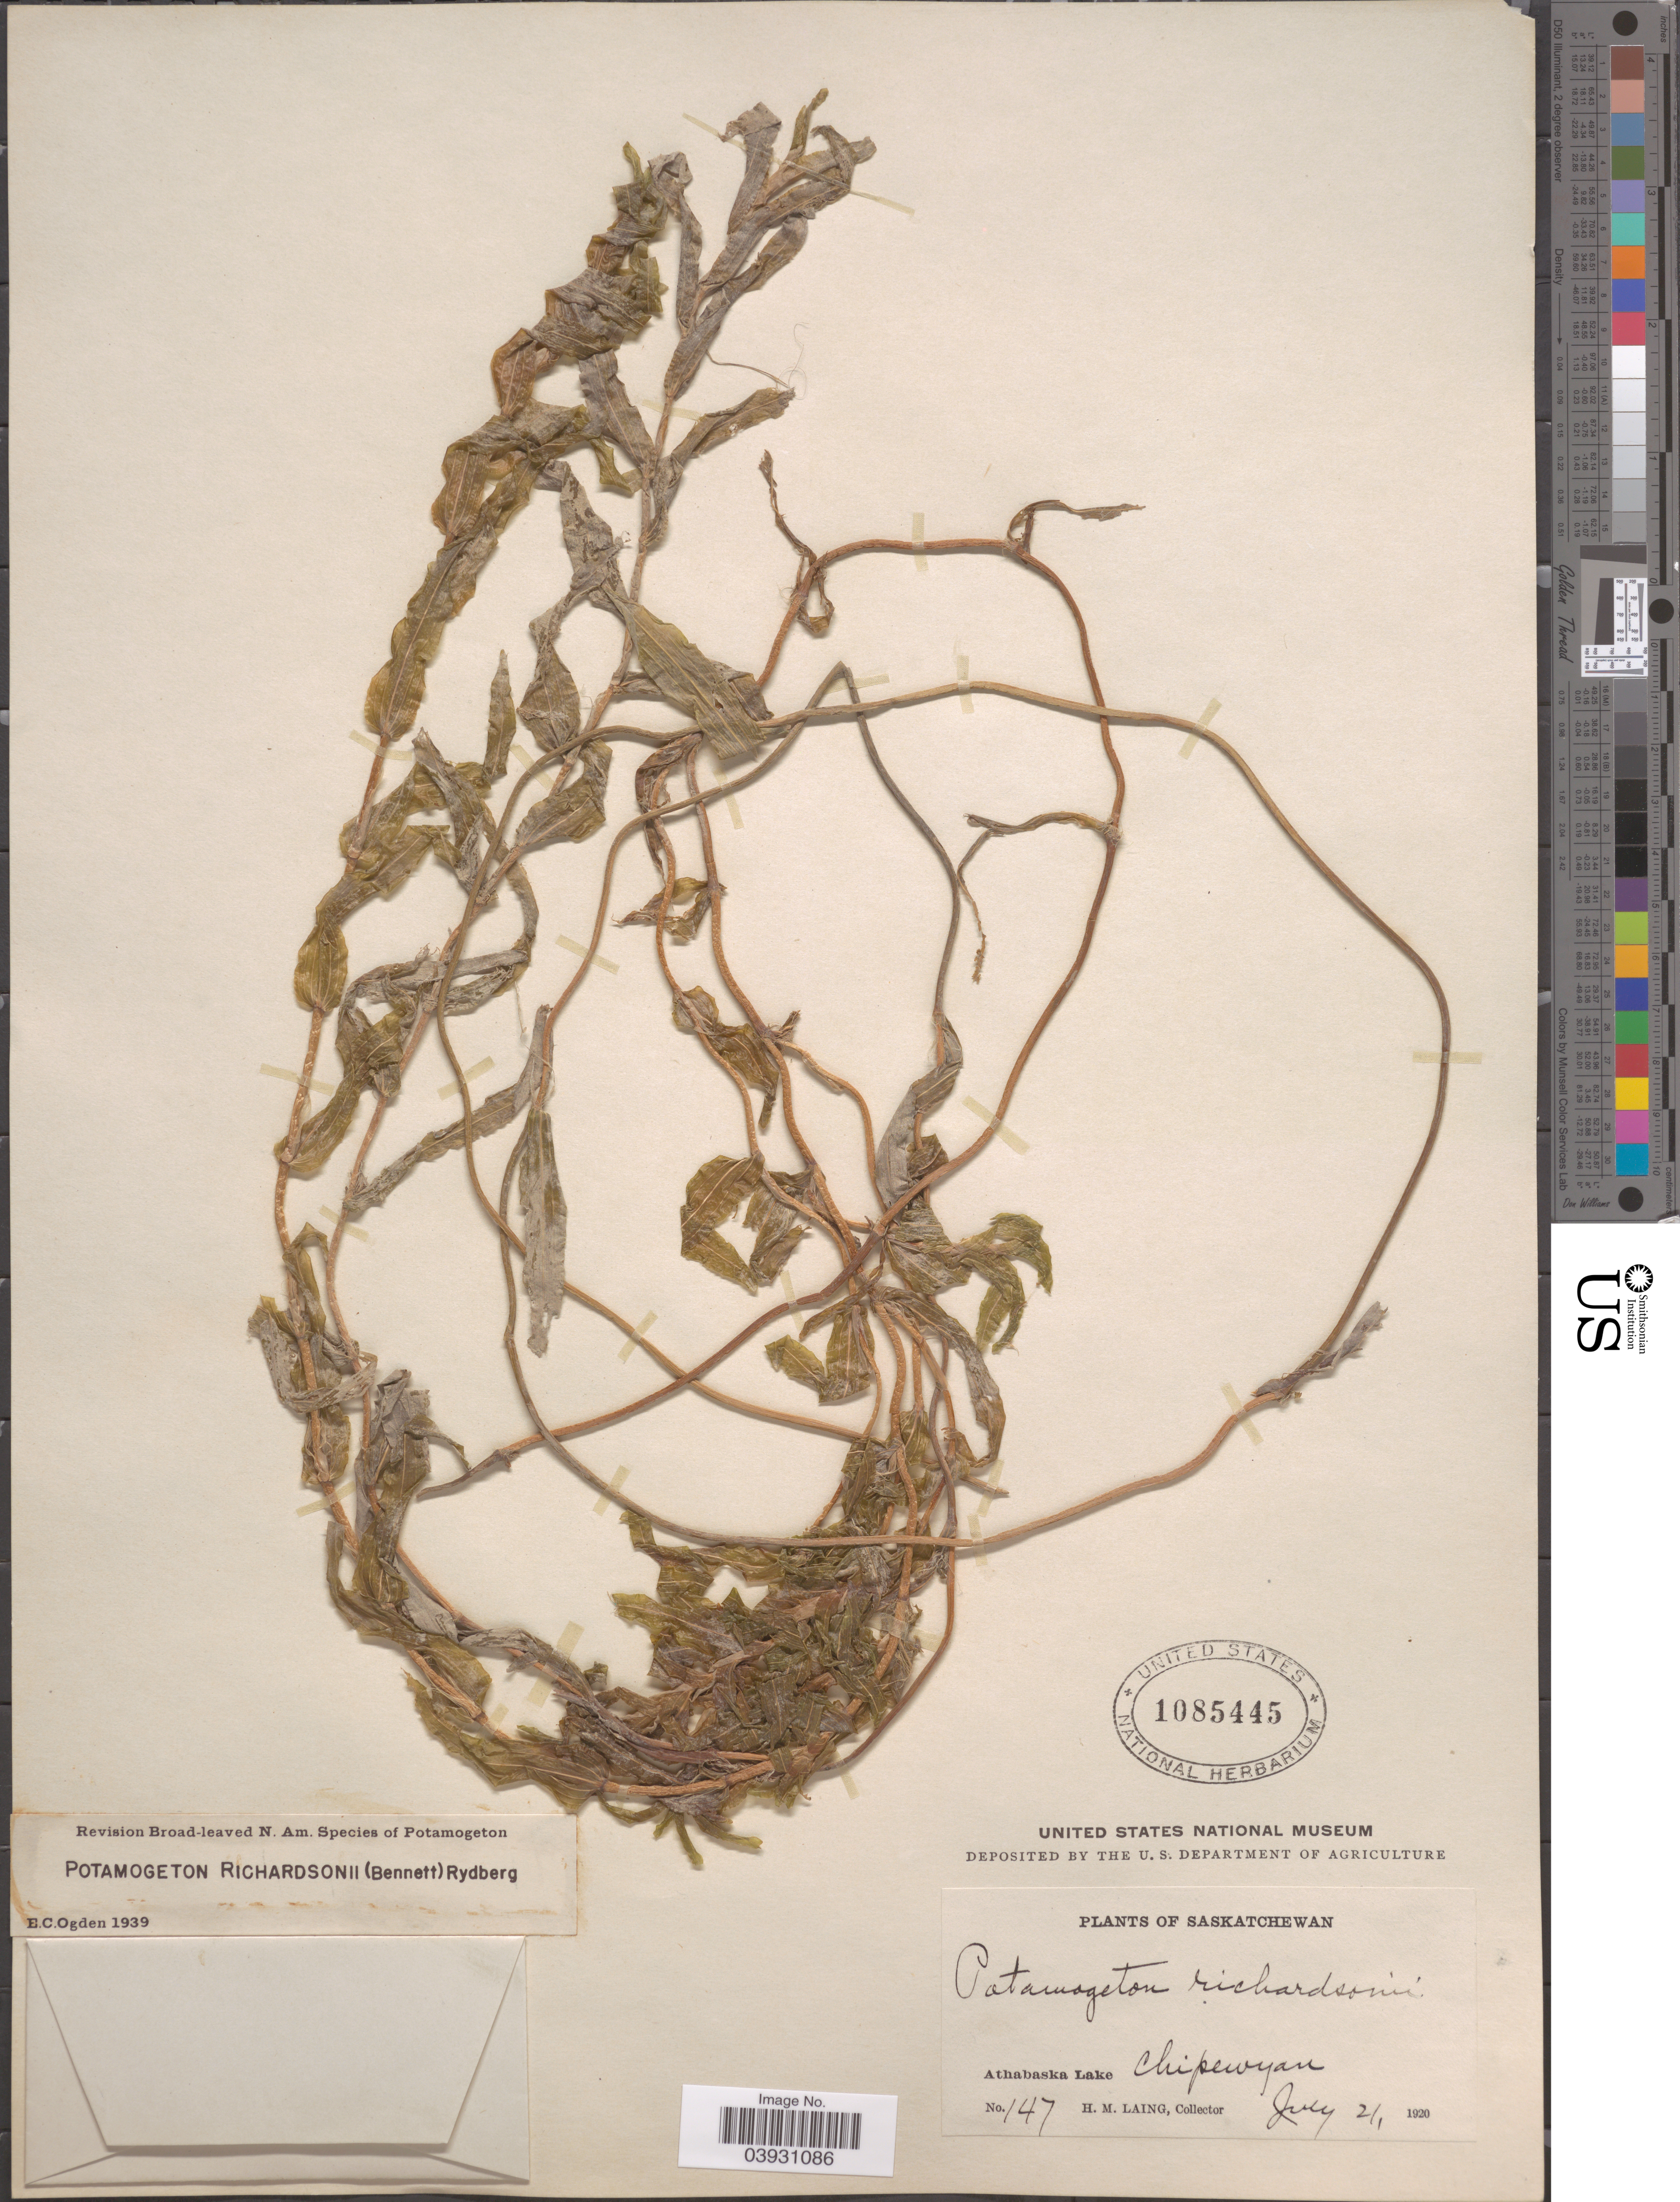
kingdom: Plantae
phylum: Tracheophyta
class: Liliopsida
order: Alismatales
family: Potamogetonaceae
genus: Potamogeton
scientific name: Potamogeton richardsonii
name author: (A.W. Benn.) Rydb.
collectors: H. Laing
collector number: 147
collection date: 1920-07-21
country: Canada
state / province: Saskatchewan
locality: Athabaska Lake Chipewyan.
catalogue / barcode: US 1085445